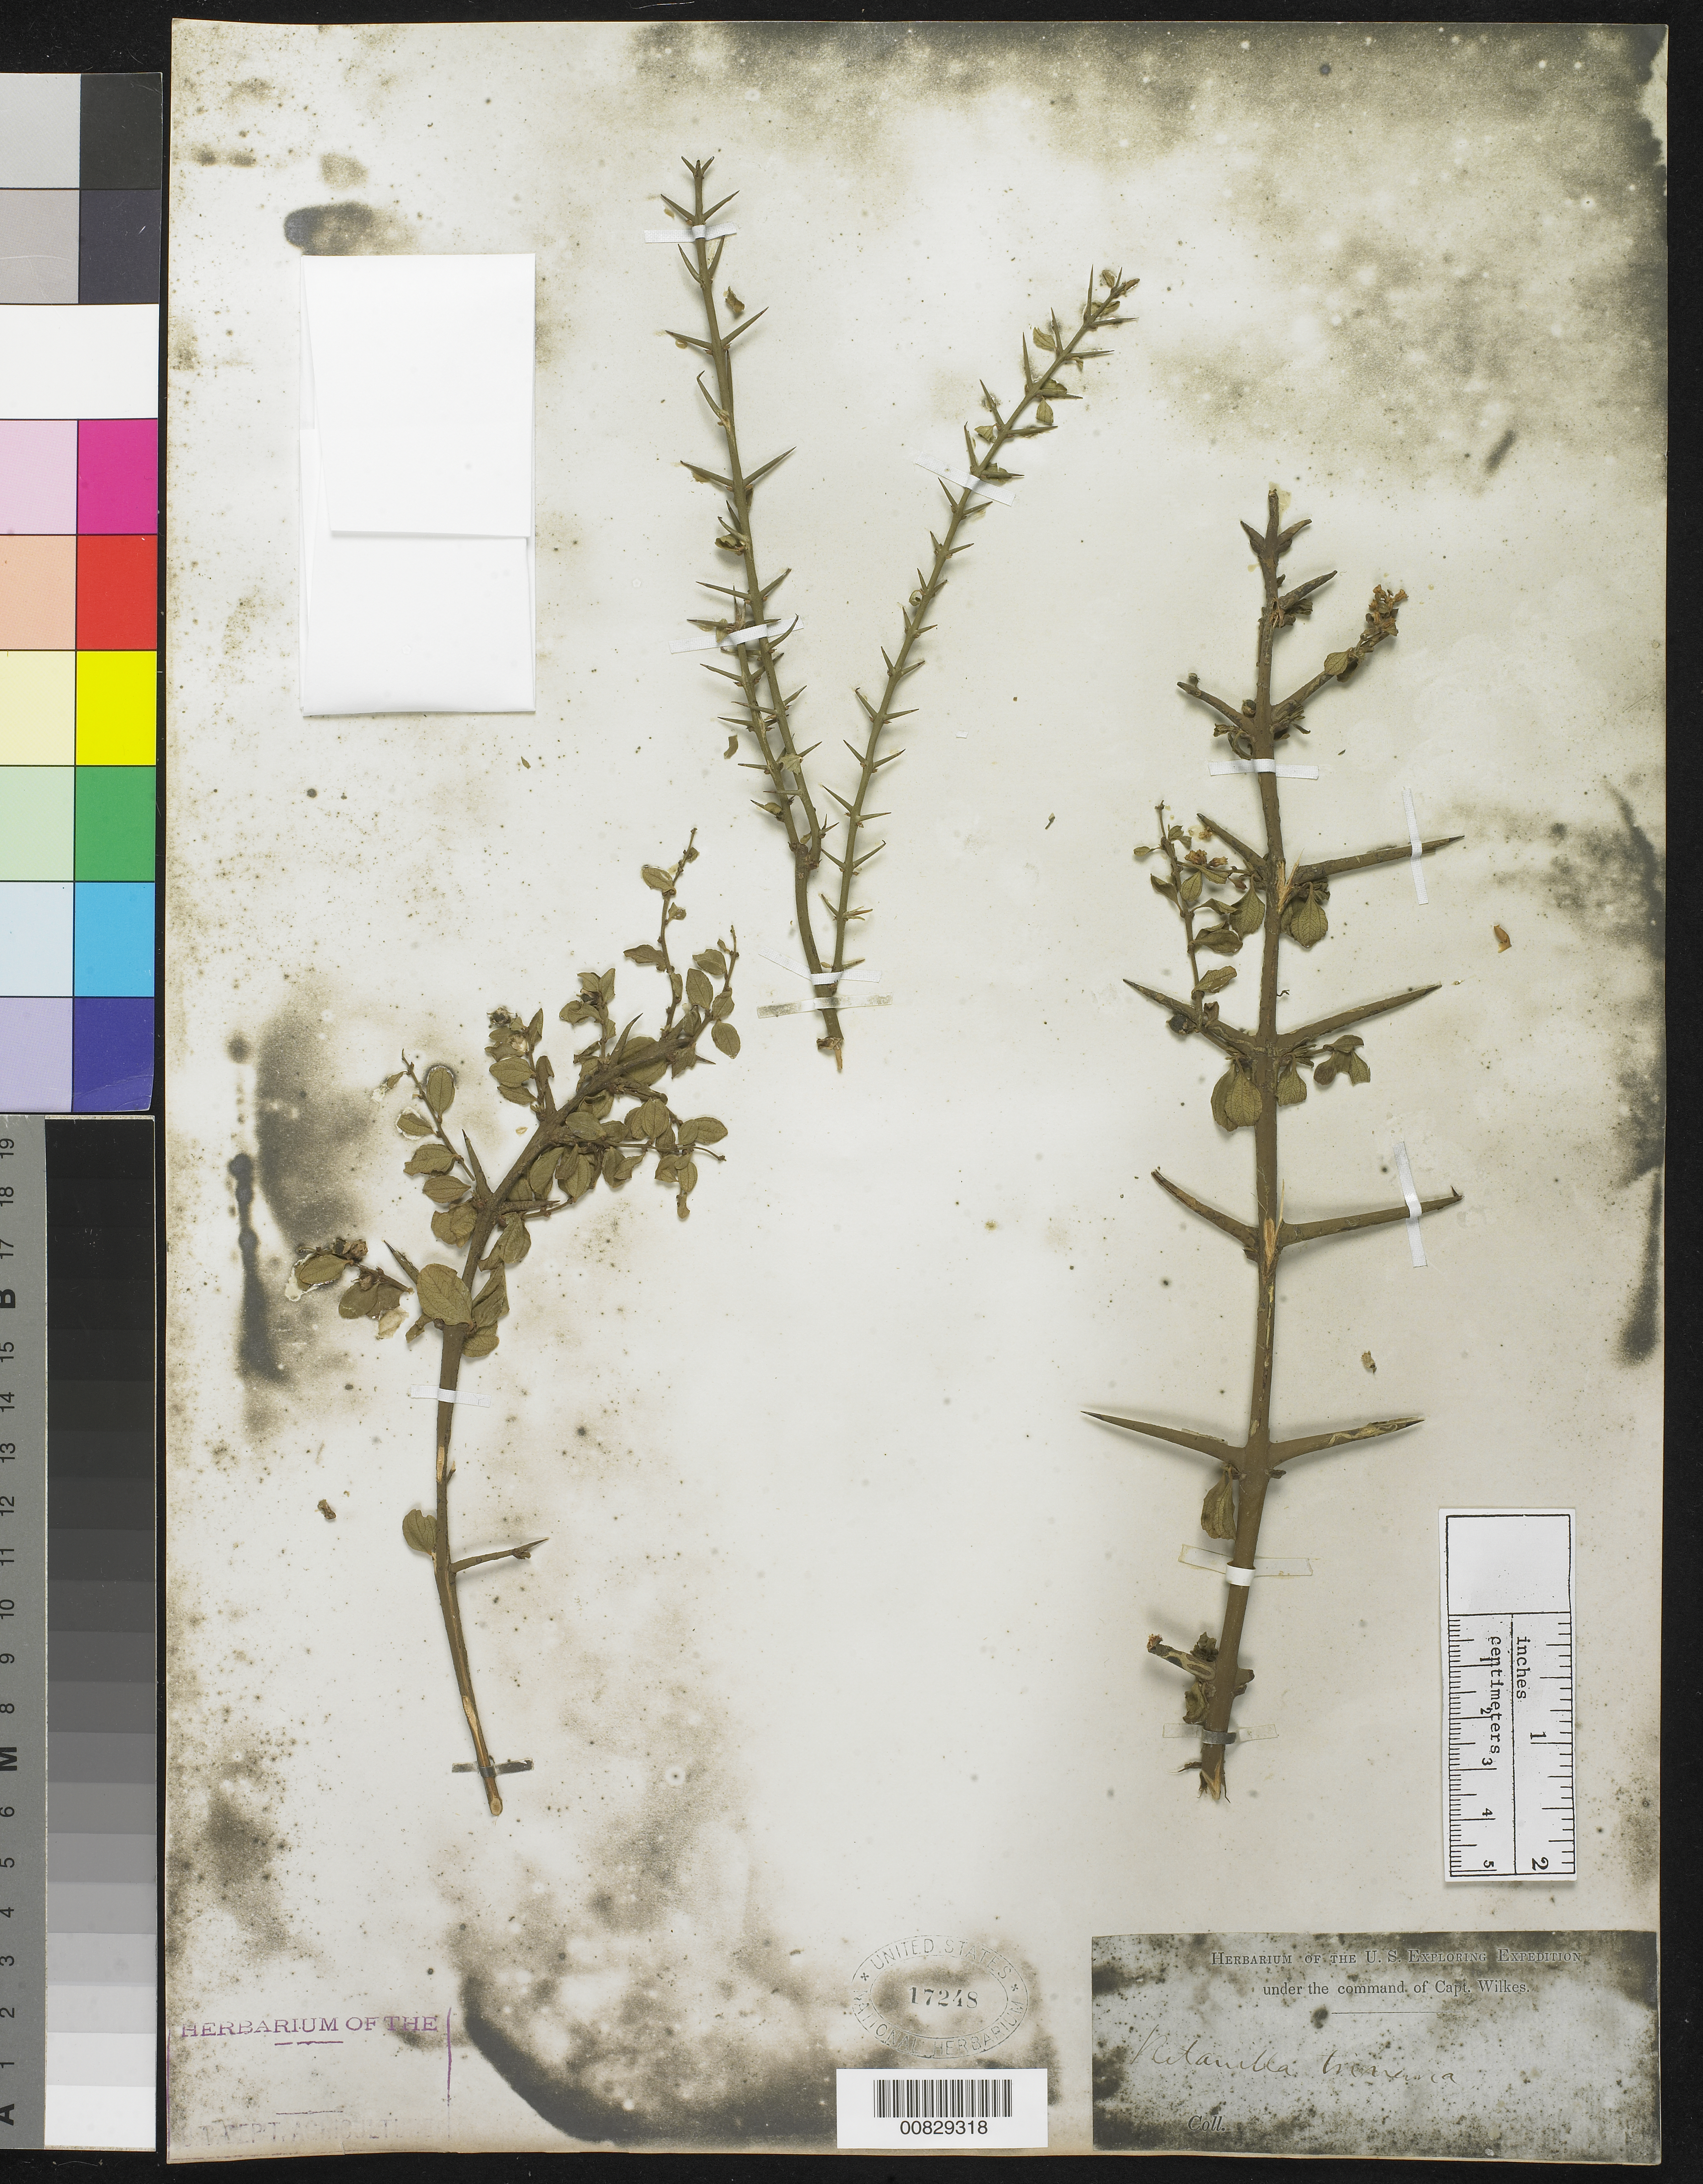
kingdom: Plantae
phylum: Tracheophyta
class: Magnoliopsida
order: Rosales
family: Rhamnaceae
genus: Retanilla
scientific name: Retanilla trinervia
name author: (Gillies & Hook.) Hook. & Arn.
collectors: Wilkes Explor. Exped.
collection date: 1838/1842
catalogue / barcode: US 17248